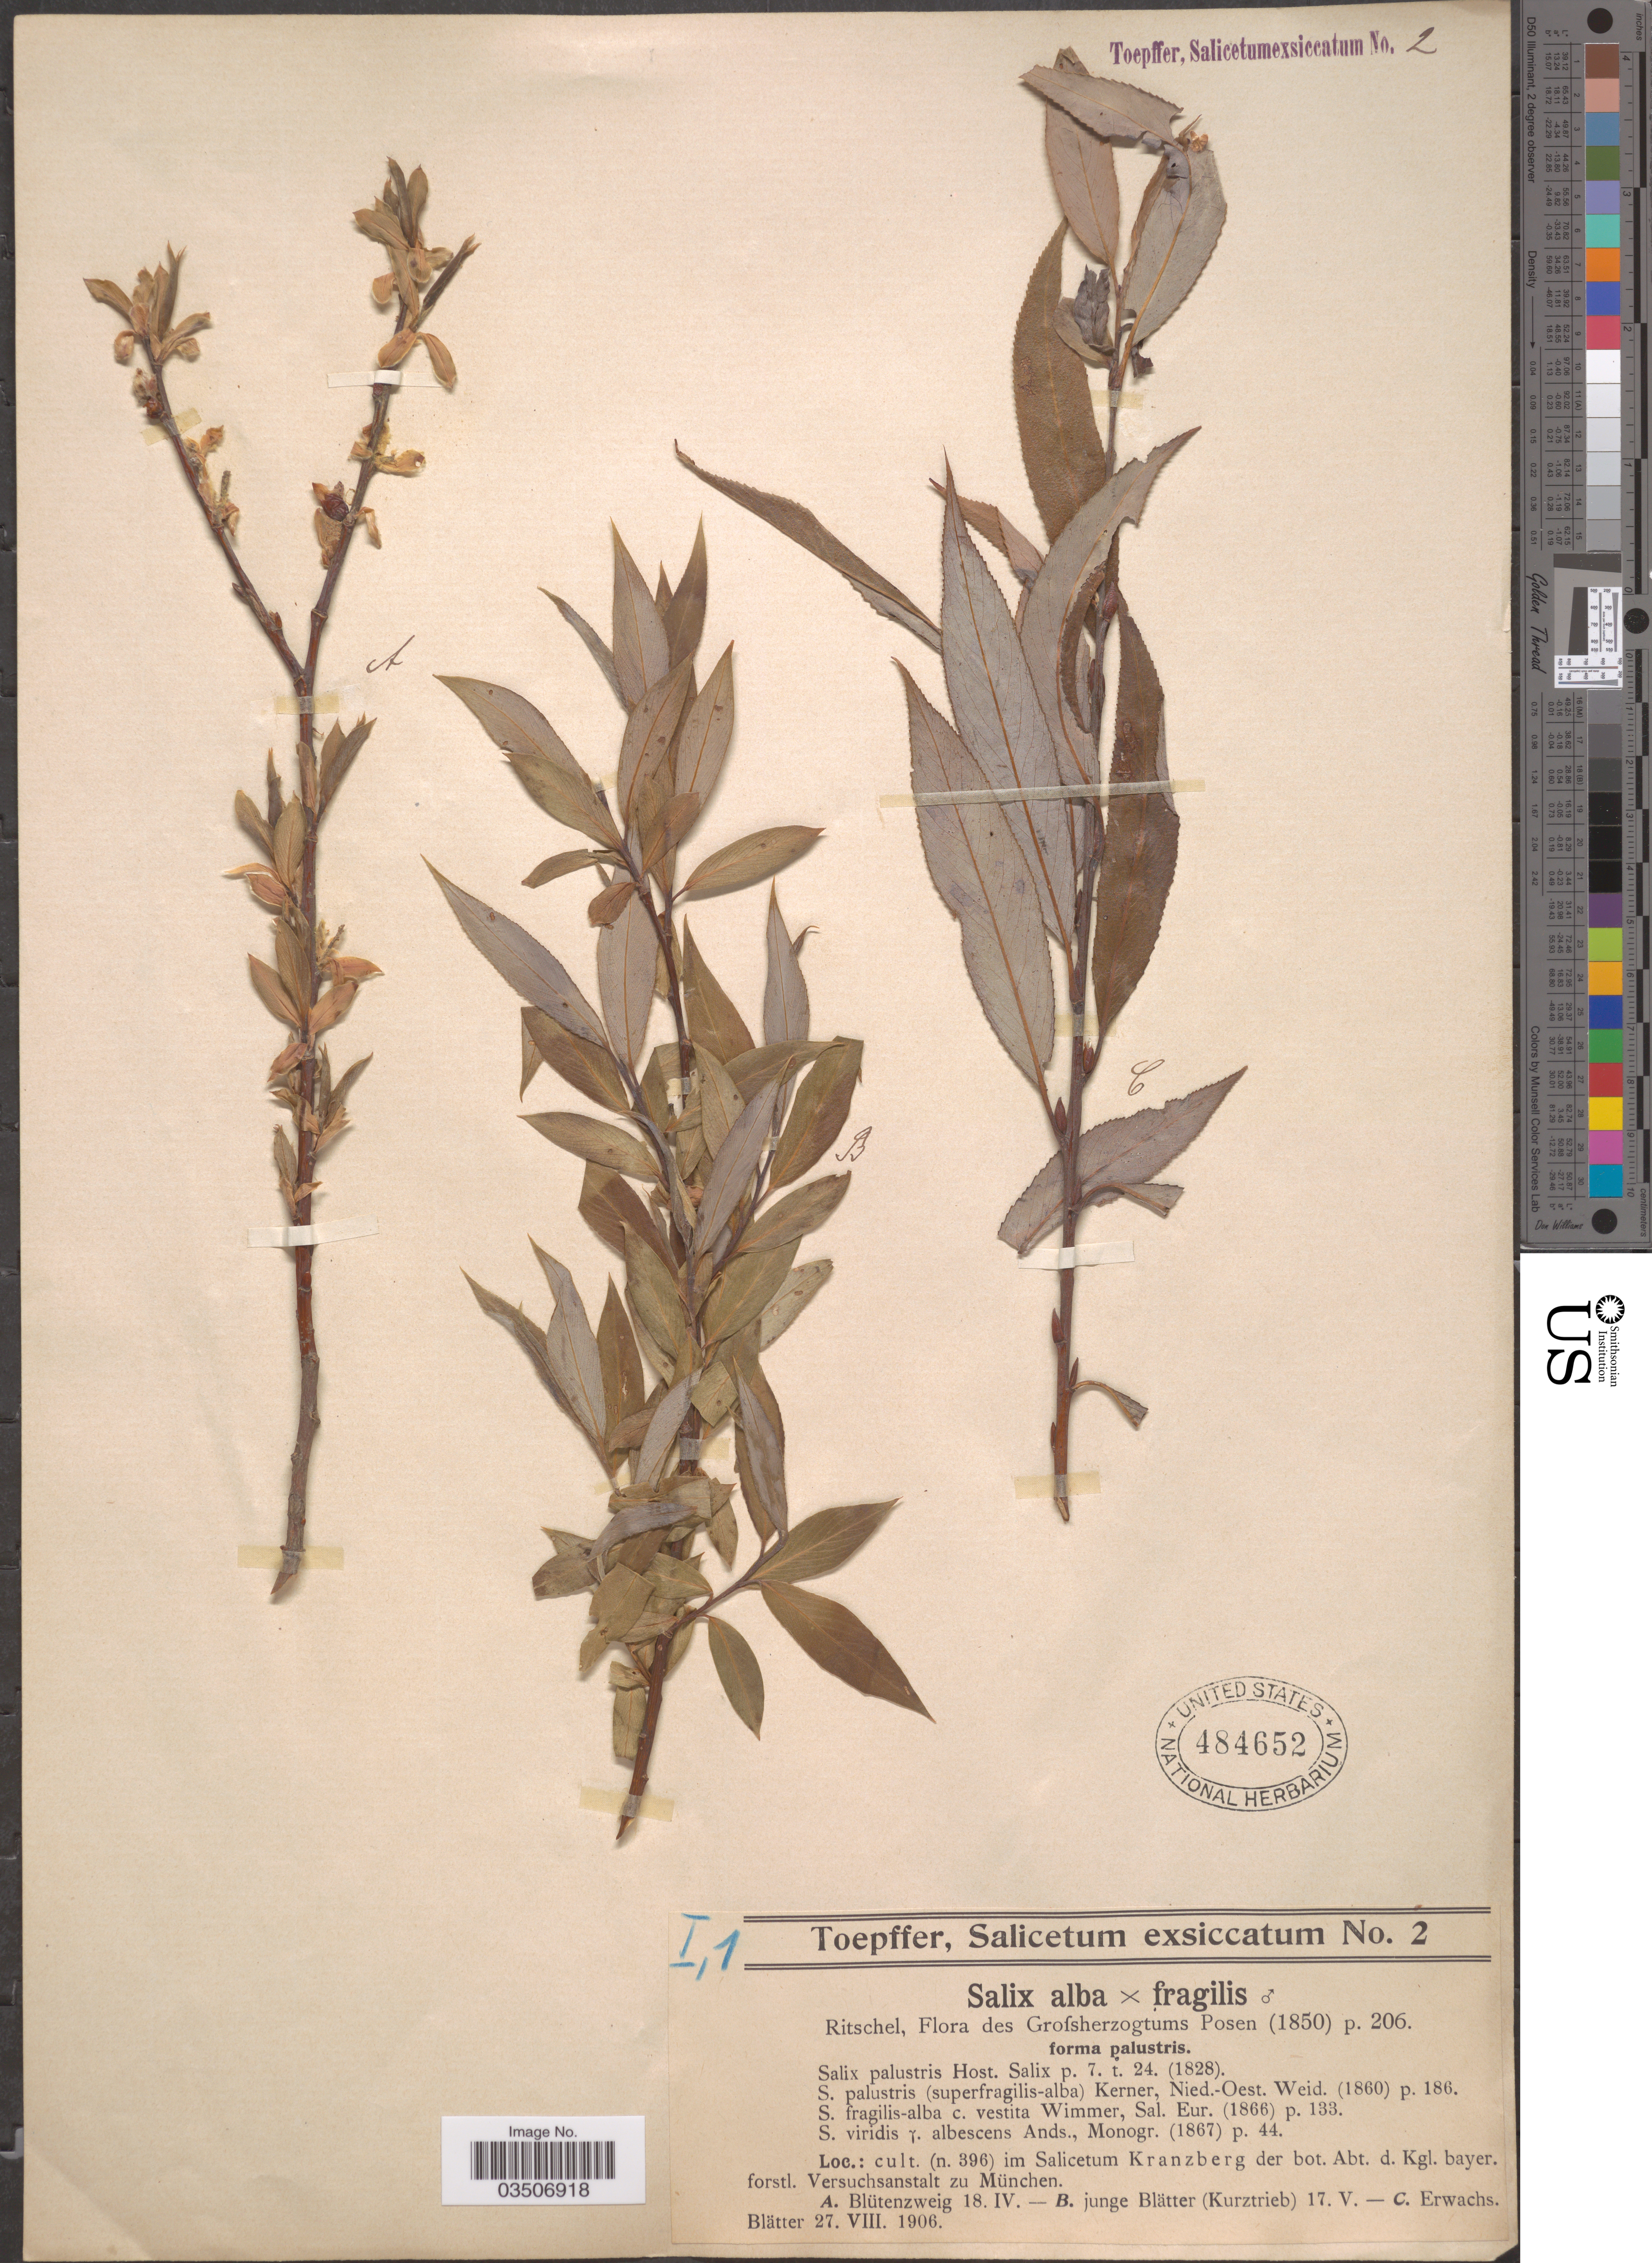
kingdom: Plantae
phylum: Tracheophyta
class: Magnoliopsida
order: Malpighiales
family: Salicaceae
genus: Salix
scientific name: Salix alba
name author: L.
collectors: A. Toepffer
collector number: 2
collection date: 1906-05-17/1906-08-27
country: Germany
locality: Cult (n. 396) im salicetum Kranzberg der bot. Abt. d. Kgl. bayer. forstl. Versuchsanstalt zu München.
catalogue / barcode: US 484652